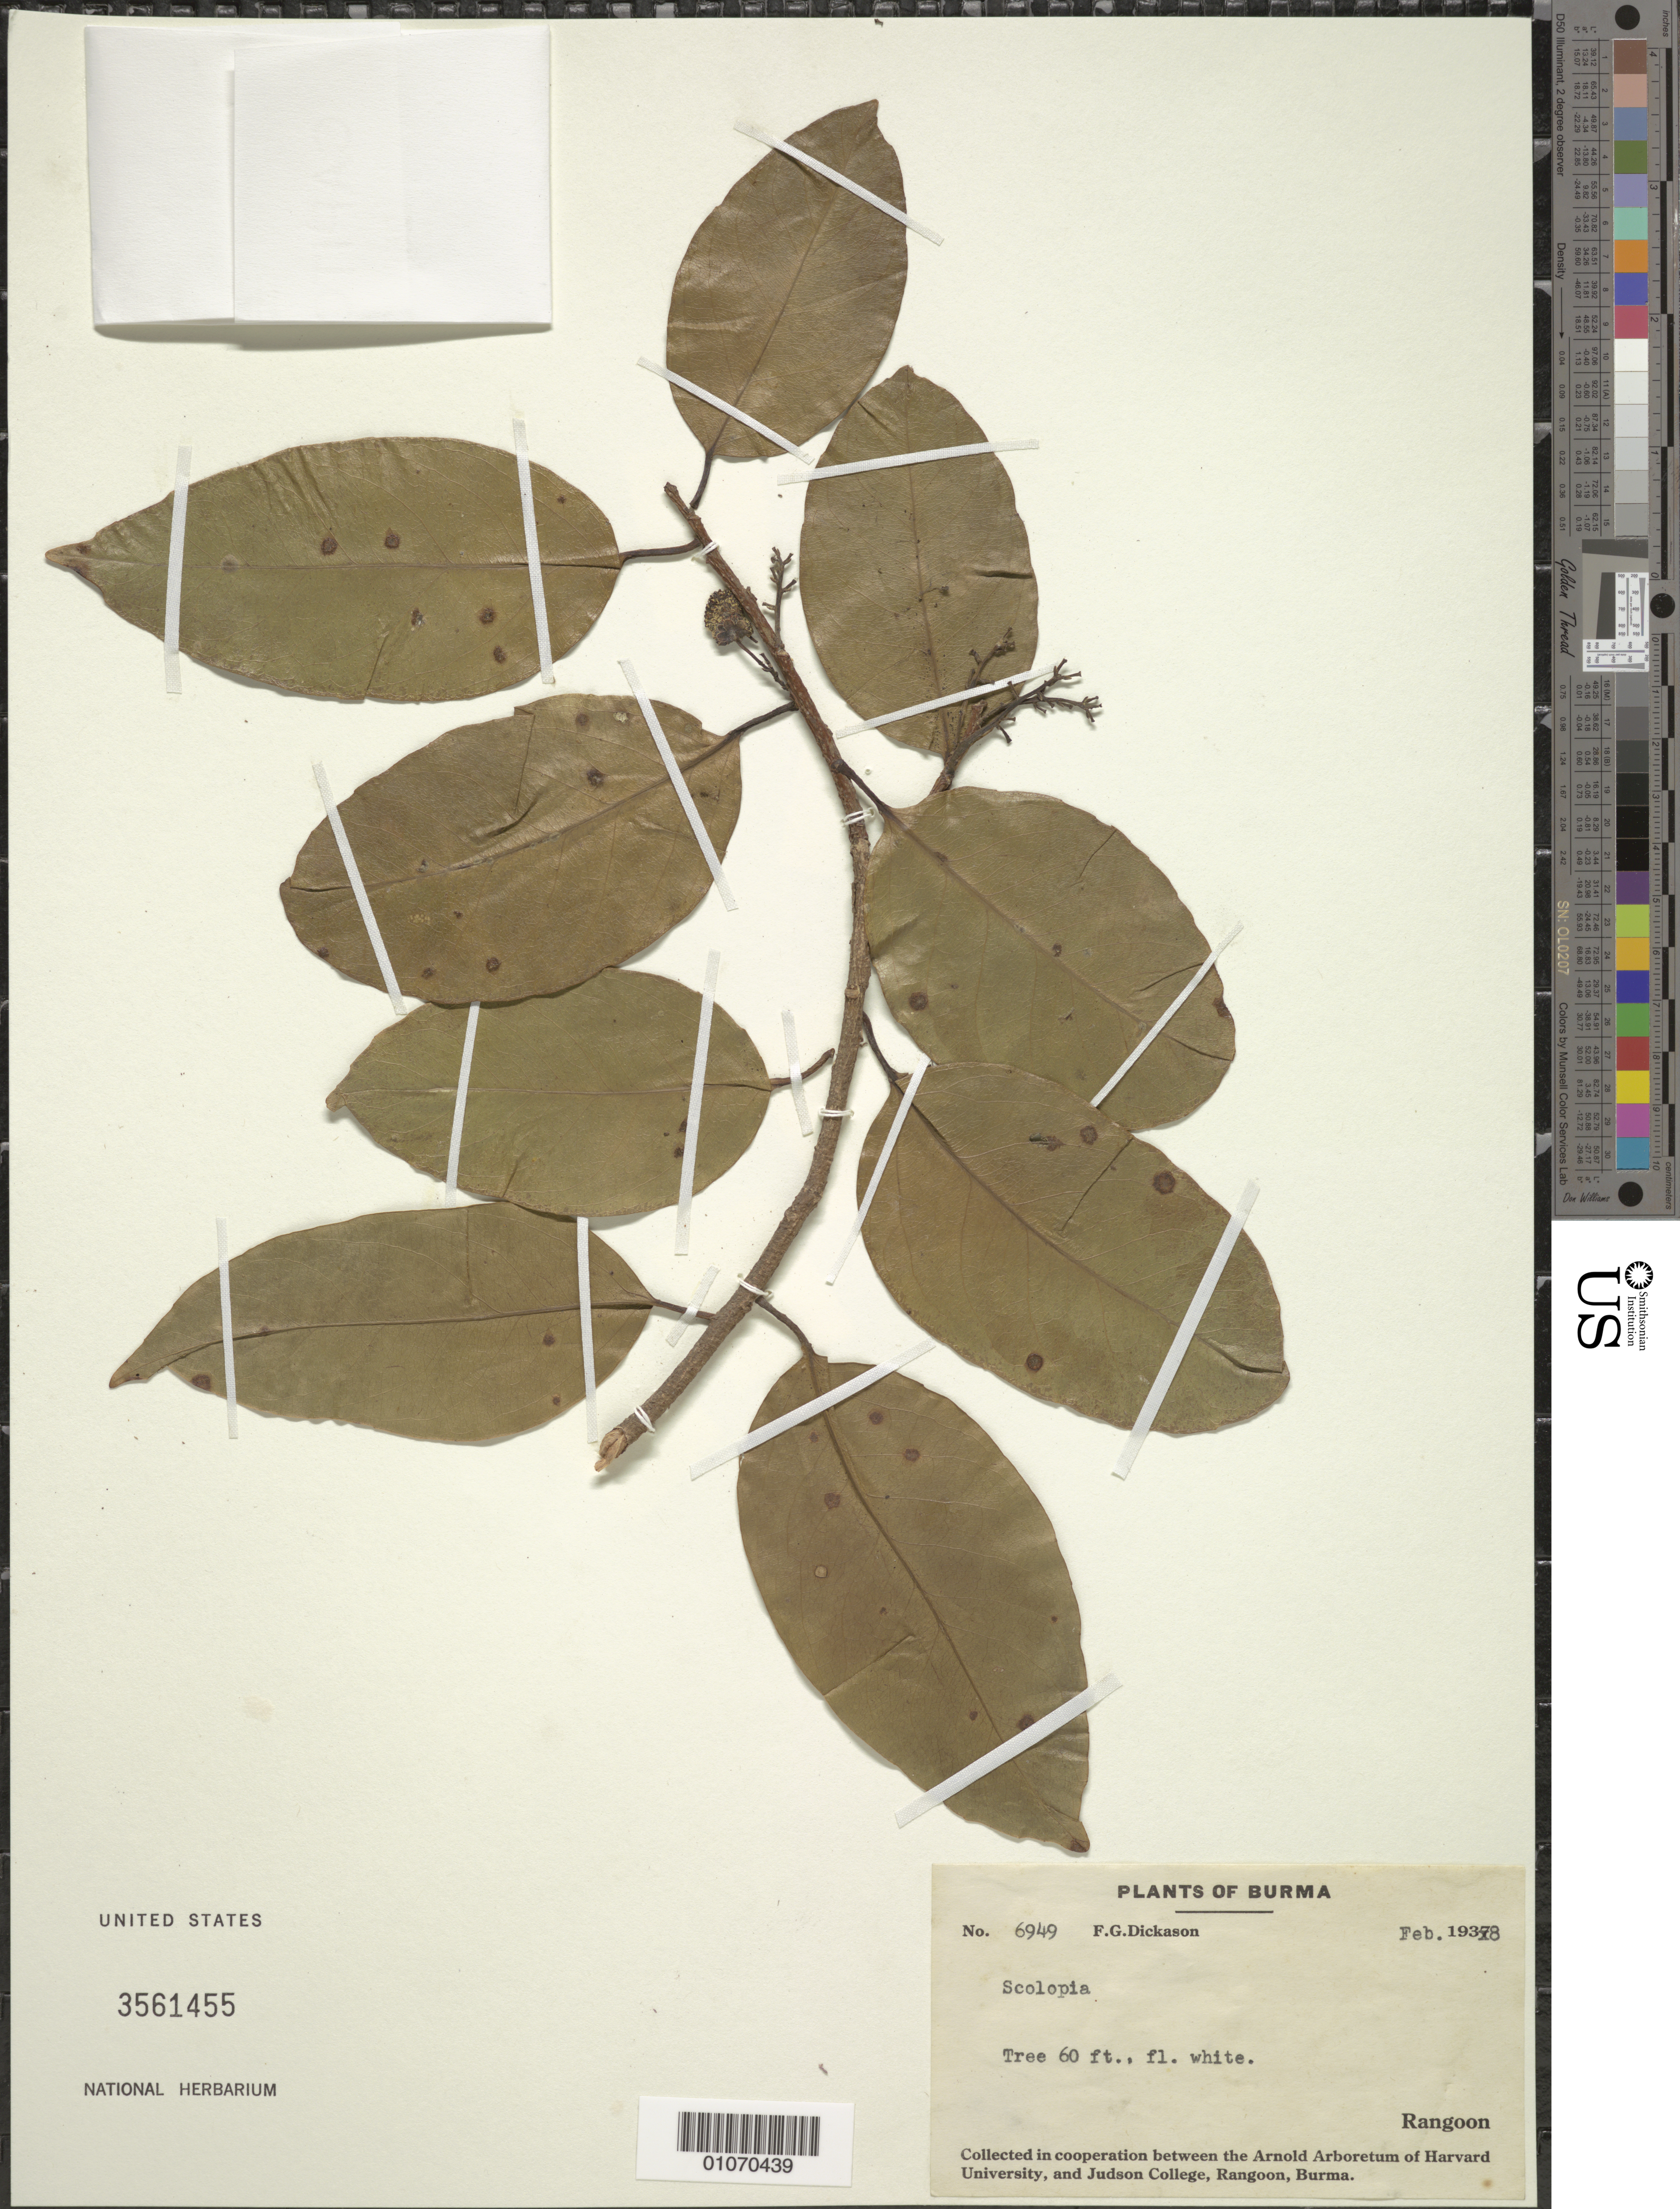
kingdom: Plantae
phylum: Tracheophyta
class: Magnoliopsida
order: Malpighiales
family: Salicaceae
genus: Scolopia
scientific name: Scolopia sp.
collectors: F. Dickason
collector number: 6949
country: Myanmar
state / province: Yangon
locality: Rangoon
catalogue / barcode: US 3561455